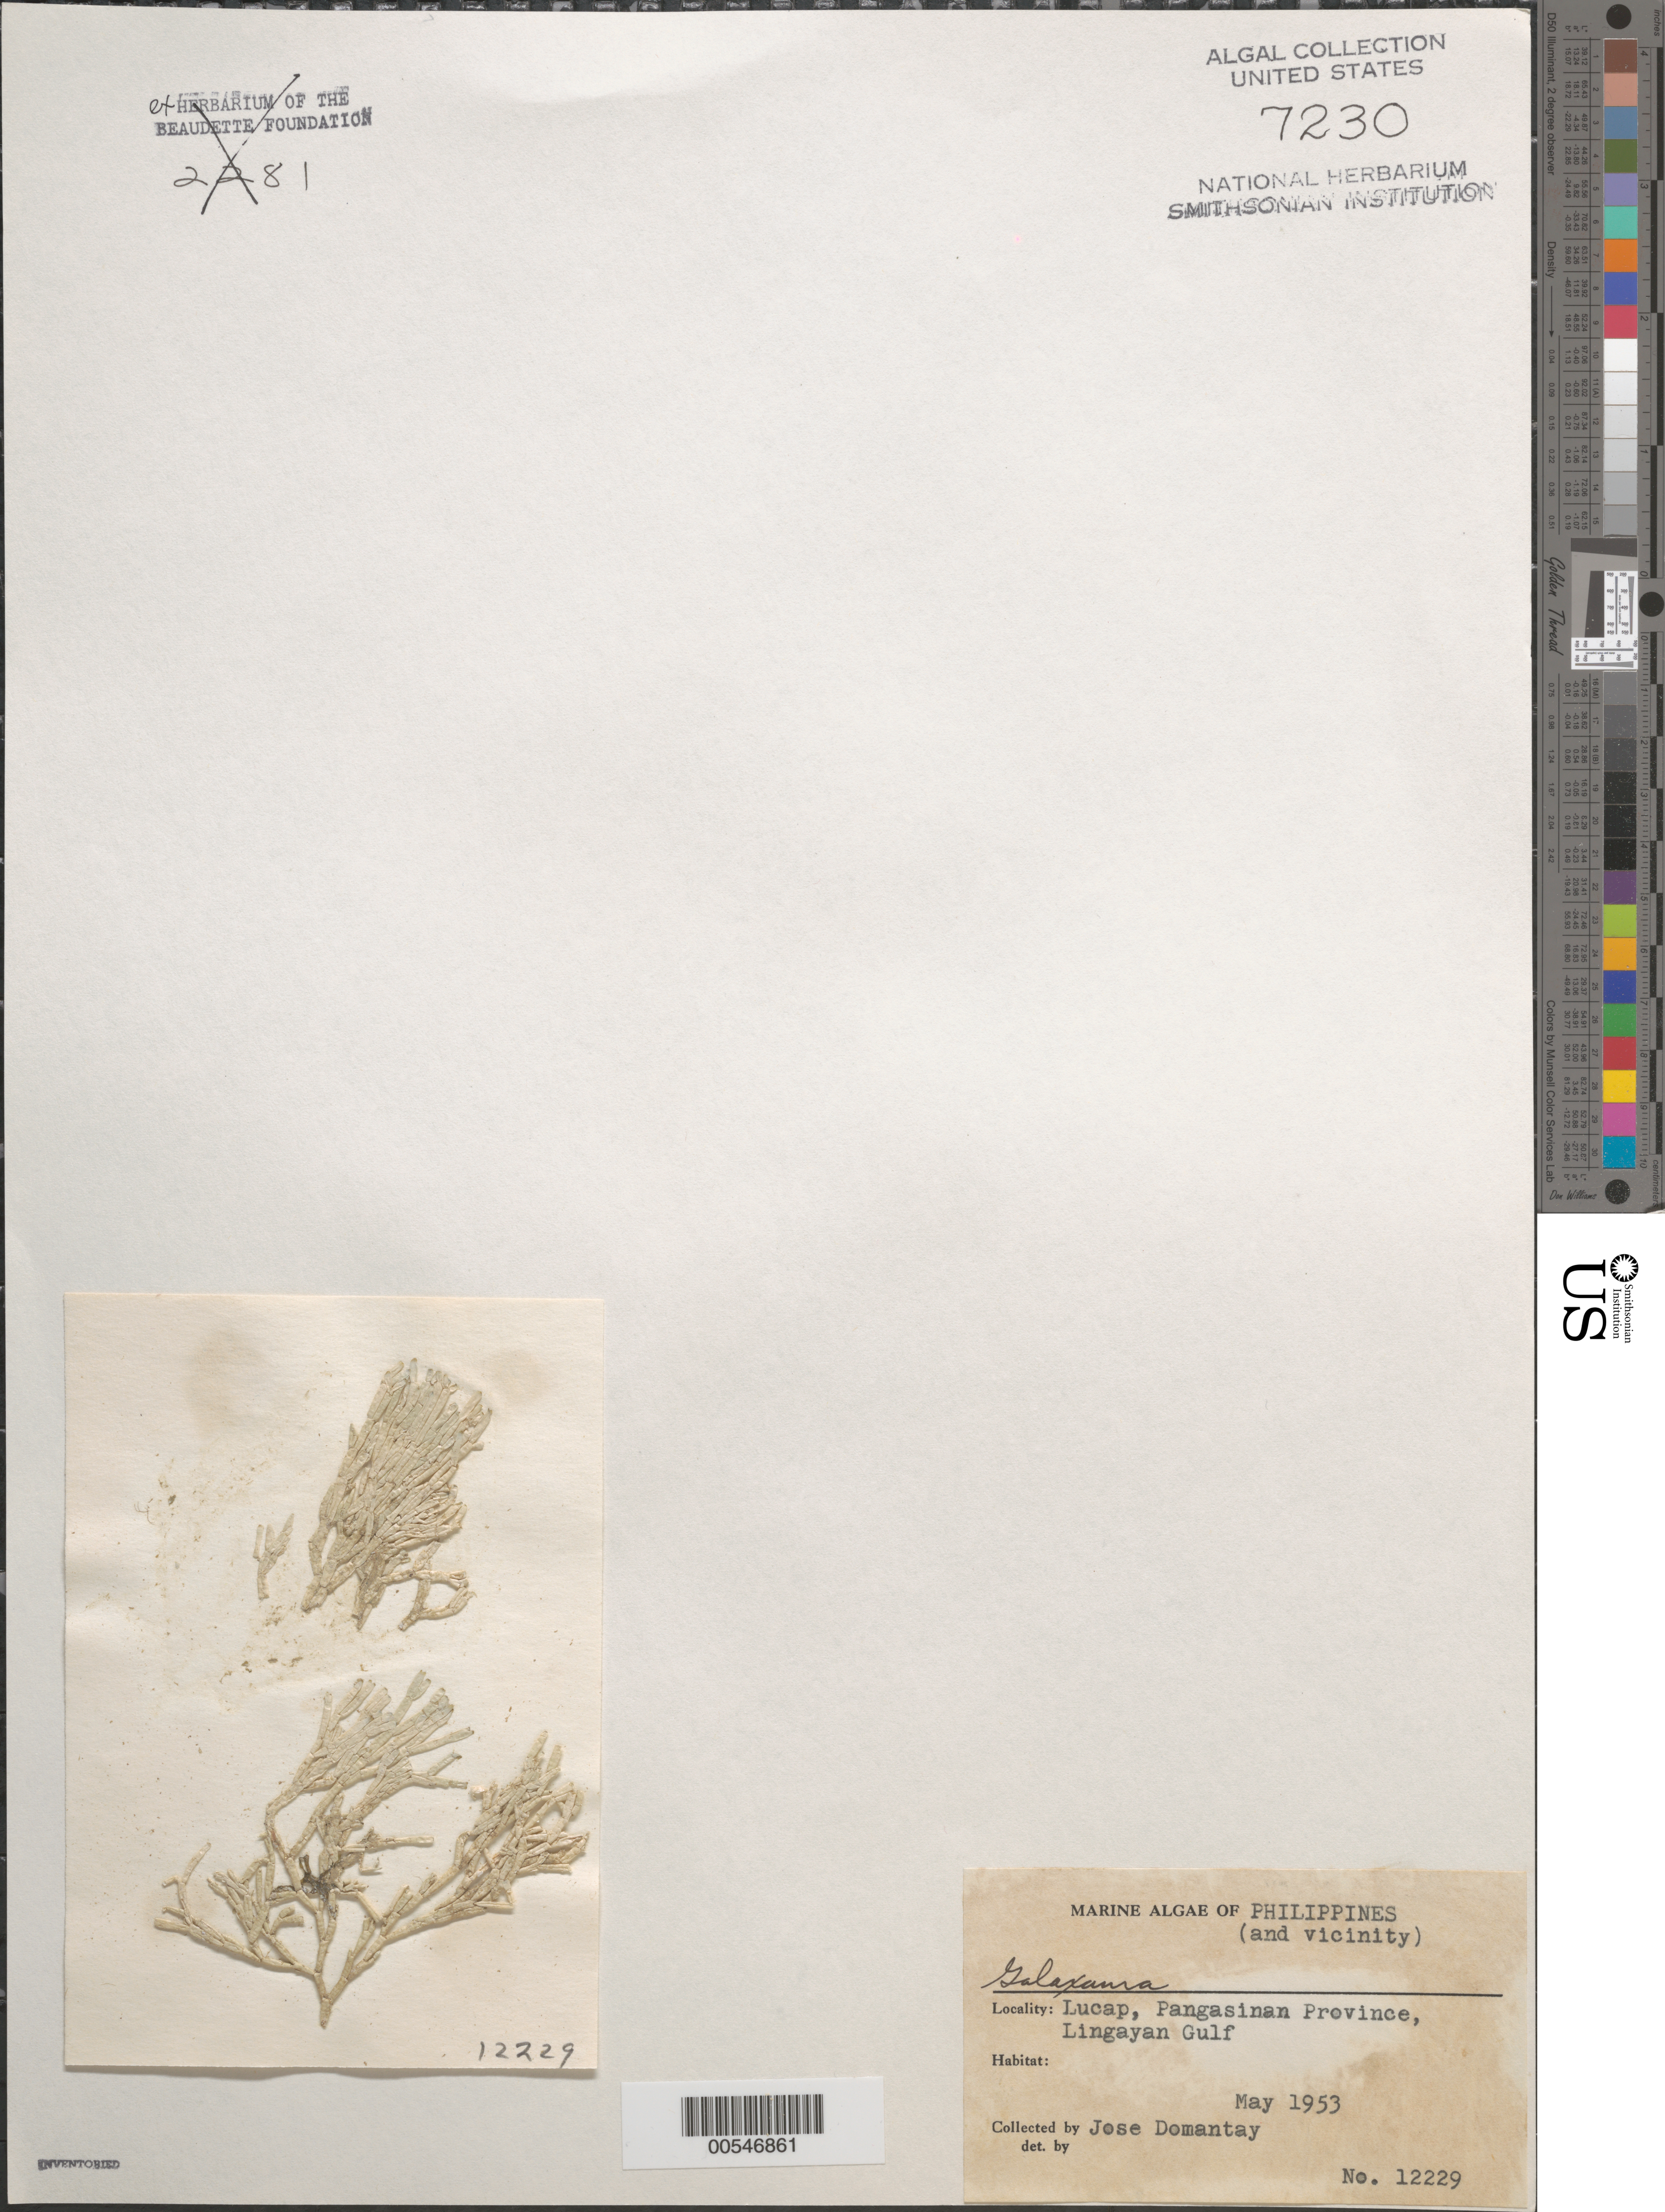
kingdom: Plantae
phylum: Rhodophyta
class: Florideophyceae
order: Nemaliales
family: Galaxauraceae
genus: Galaxaura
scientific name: Galaxaura sp.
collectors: J. Domantay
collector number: EYD 12229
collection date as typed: May 1953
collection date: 1953-05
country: Philippines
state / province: Ilocos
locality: Lucap, lingayan gulf, pangasinan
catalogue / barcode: US 7230